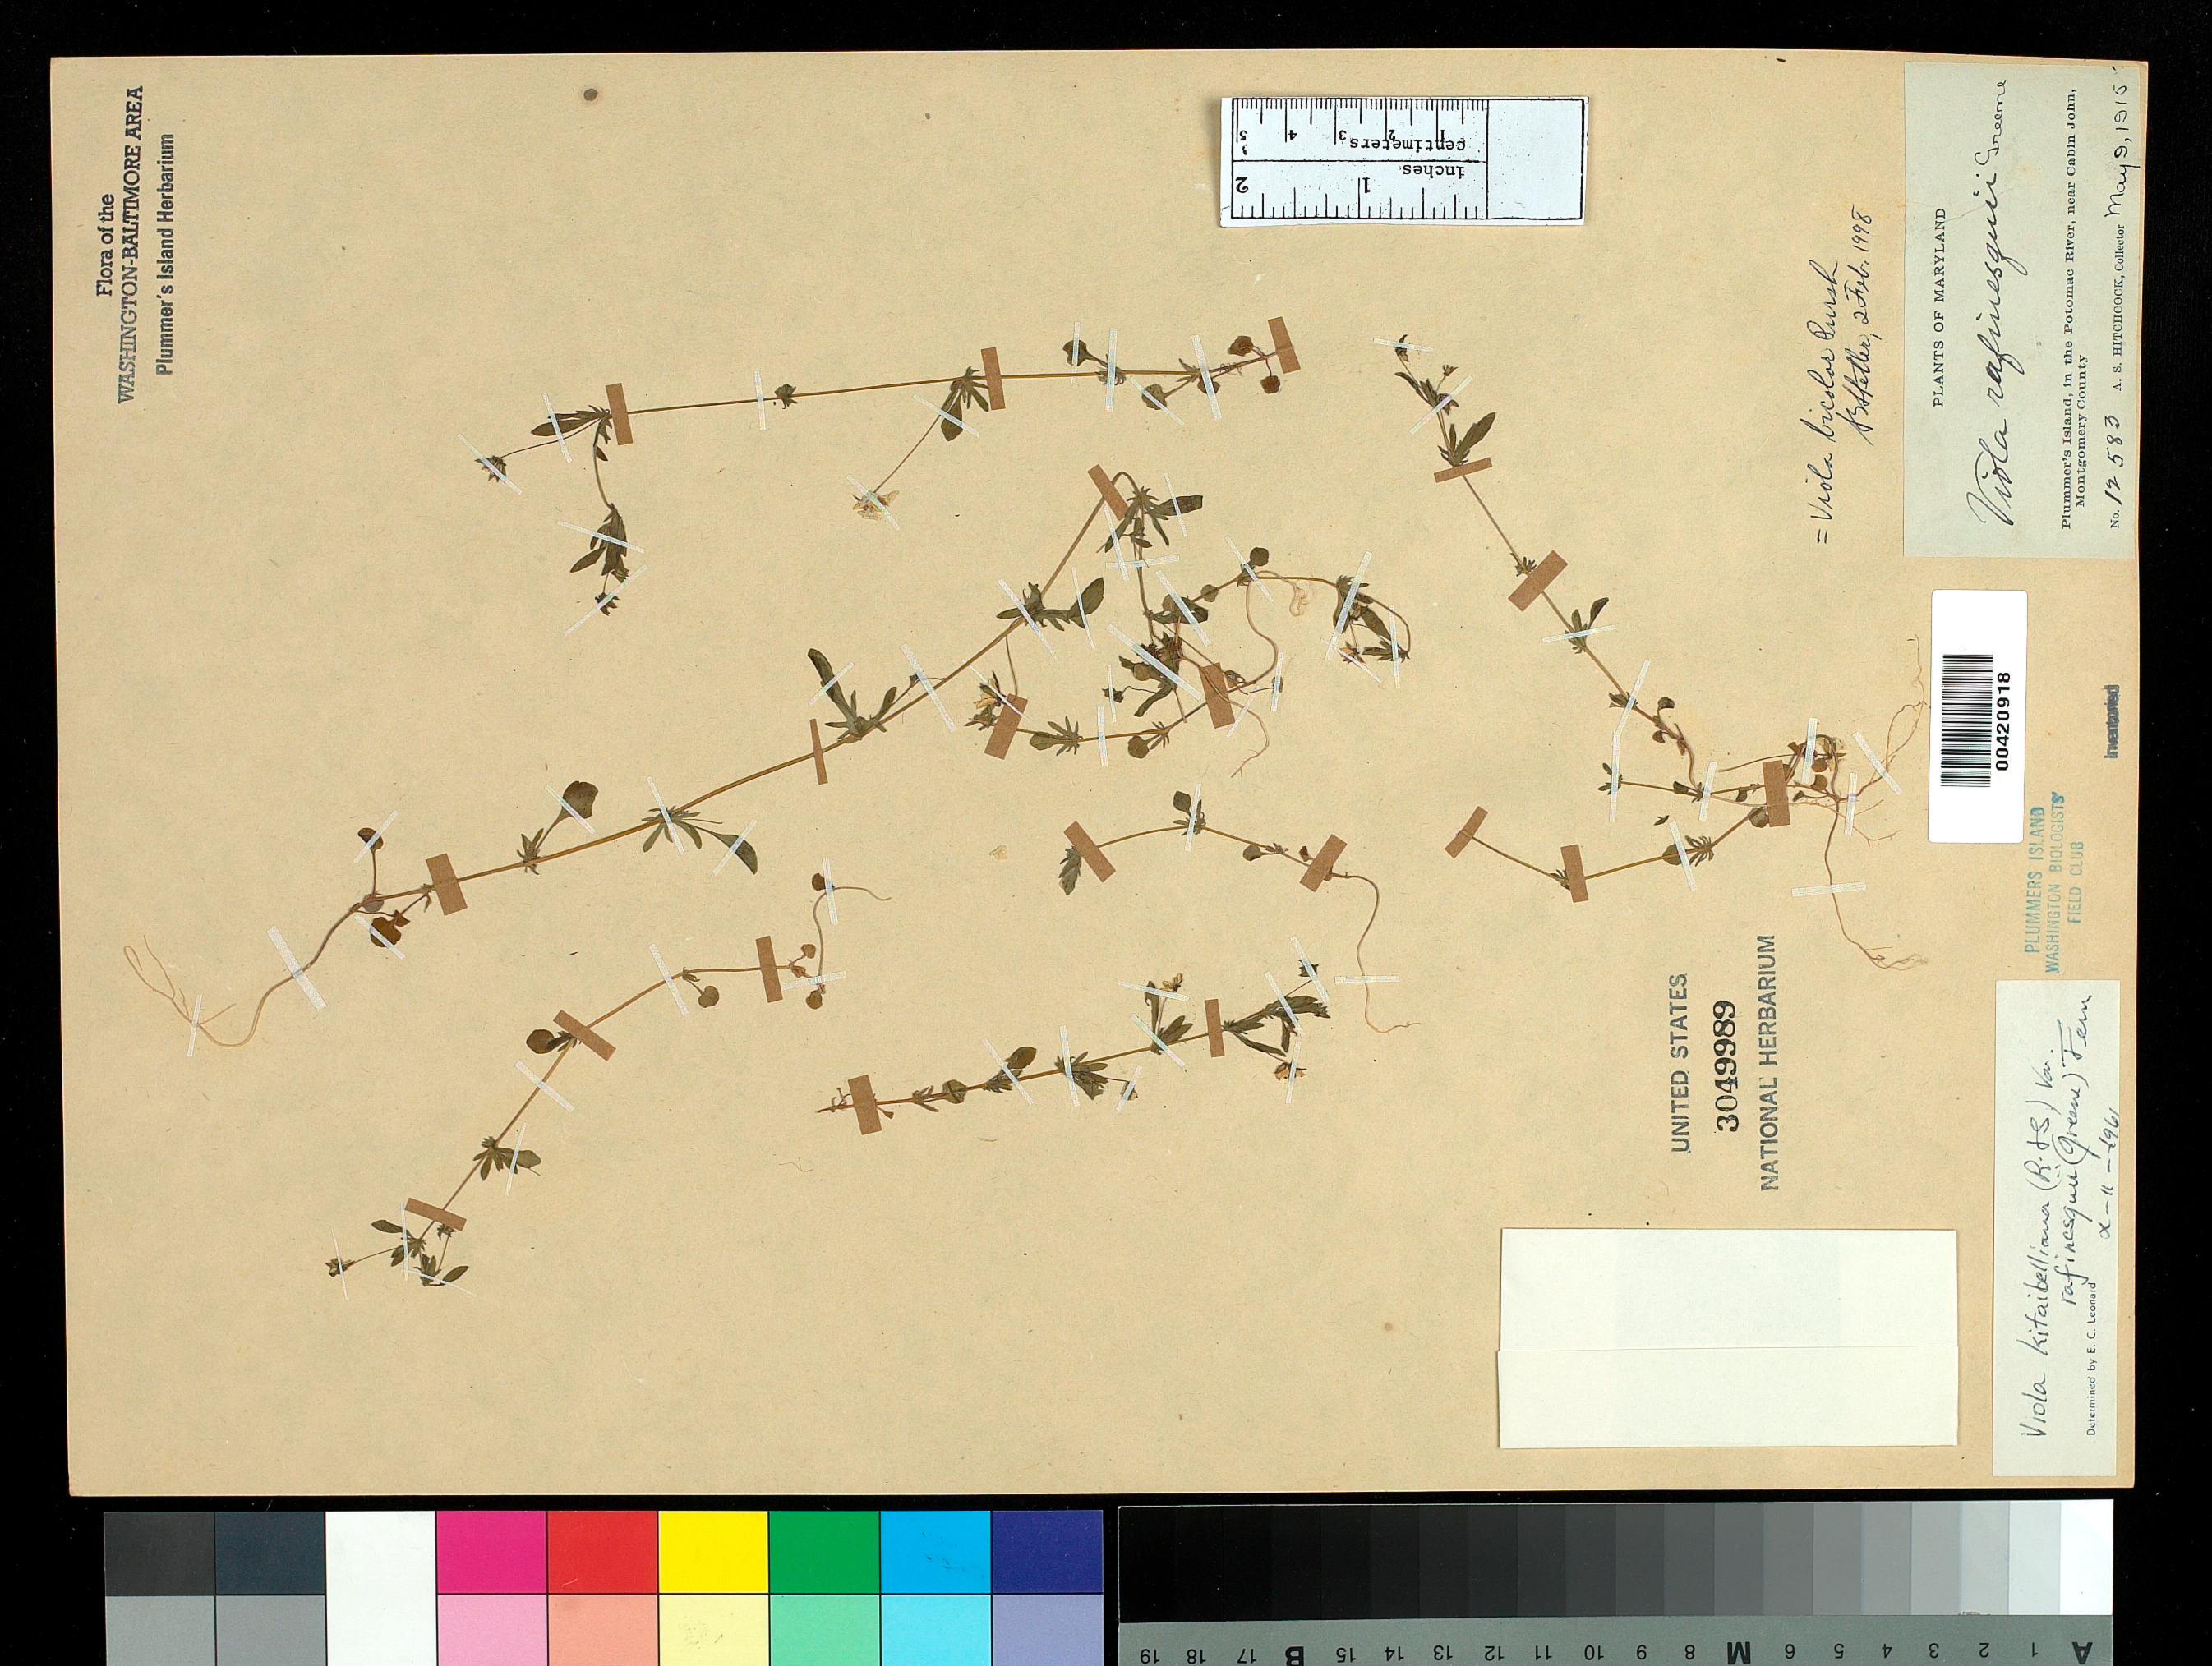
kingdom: Plantae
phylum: Tracheophyta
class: Magnoliopsida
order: Malpighiales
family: Violaceae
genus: Viola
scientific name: Viola bicolor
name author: Pursh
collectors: A. S. Hitchcock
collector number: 12583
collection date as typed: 09 May 1915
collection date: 1915-05-09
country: United States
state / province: Maryland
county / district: Montgomery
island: Plummers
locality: Plummer's Island Plummers Island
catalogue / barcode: US 3049989